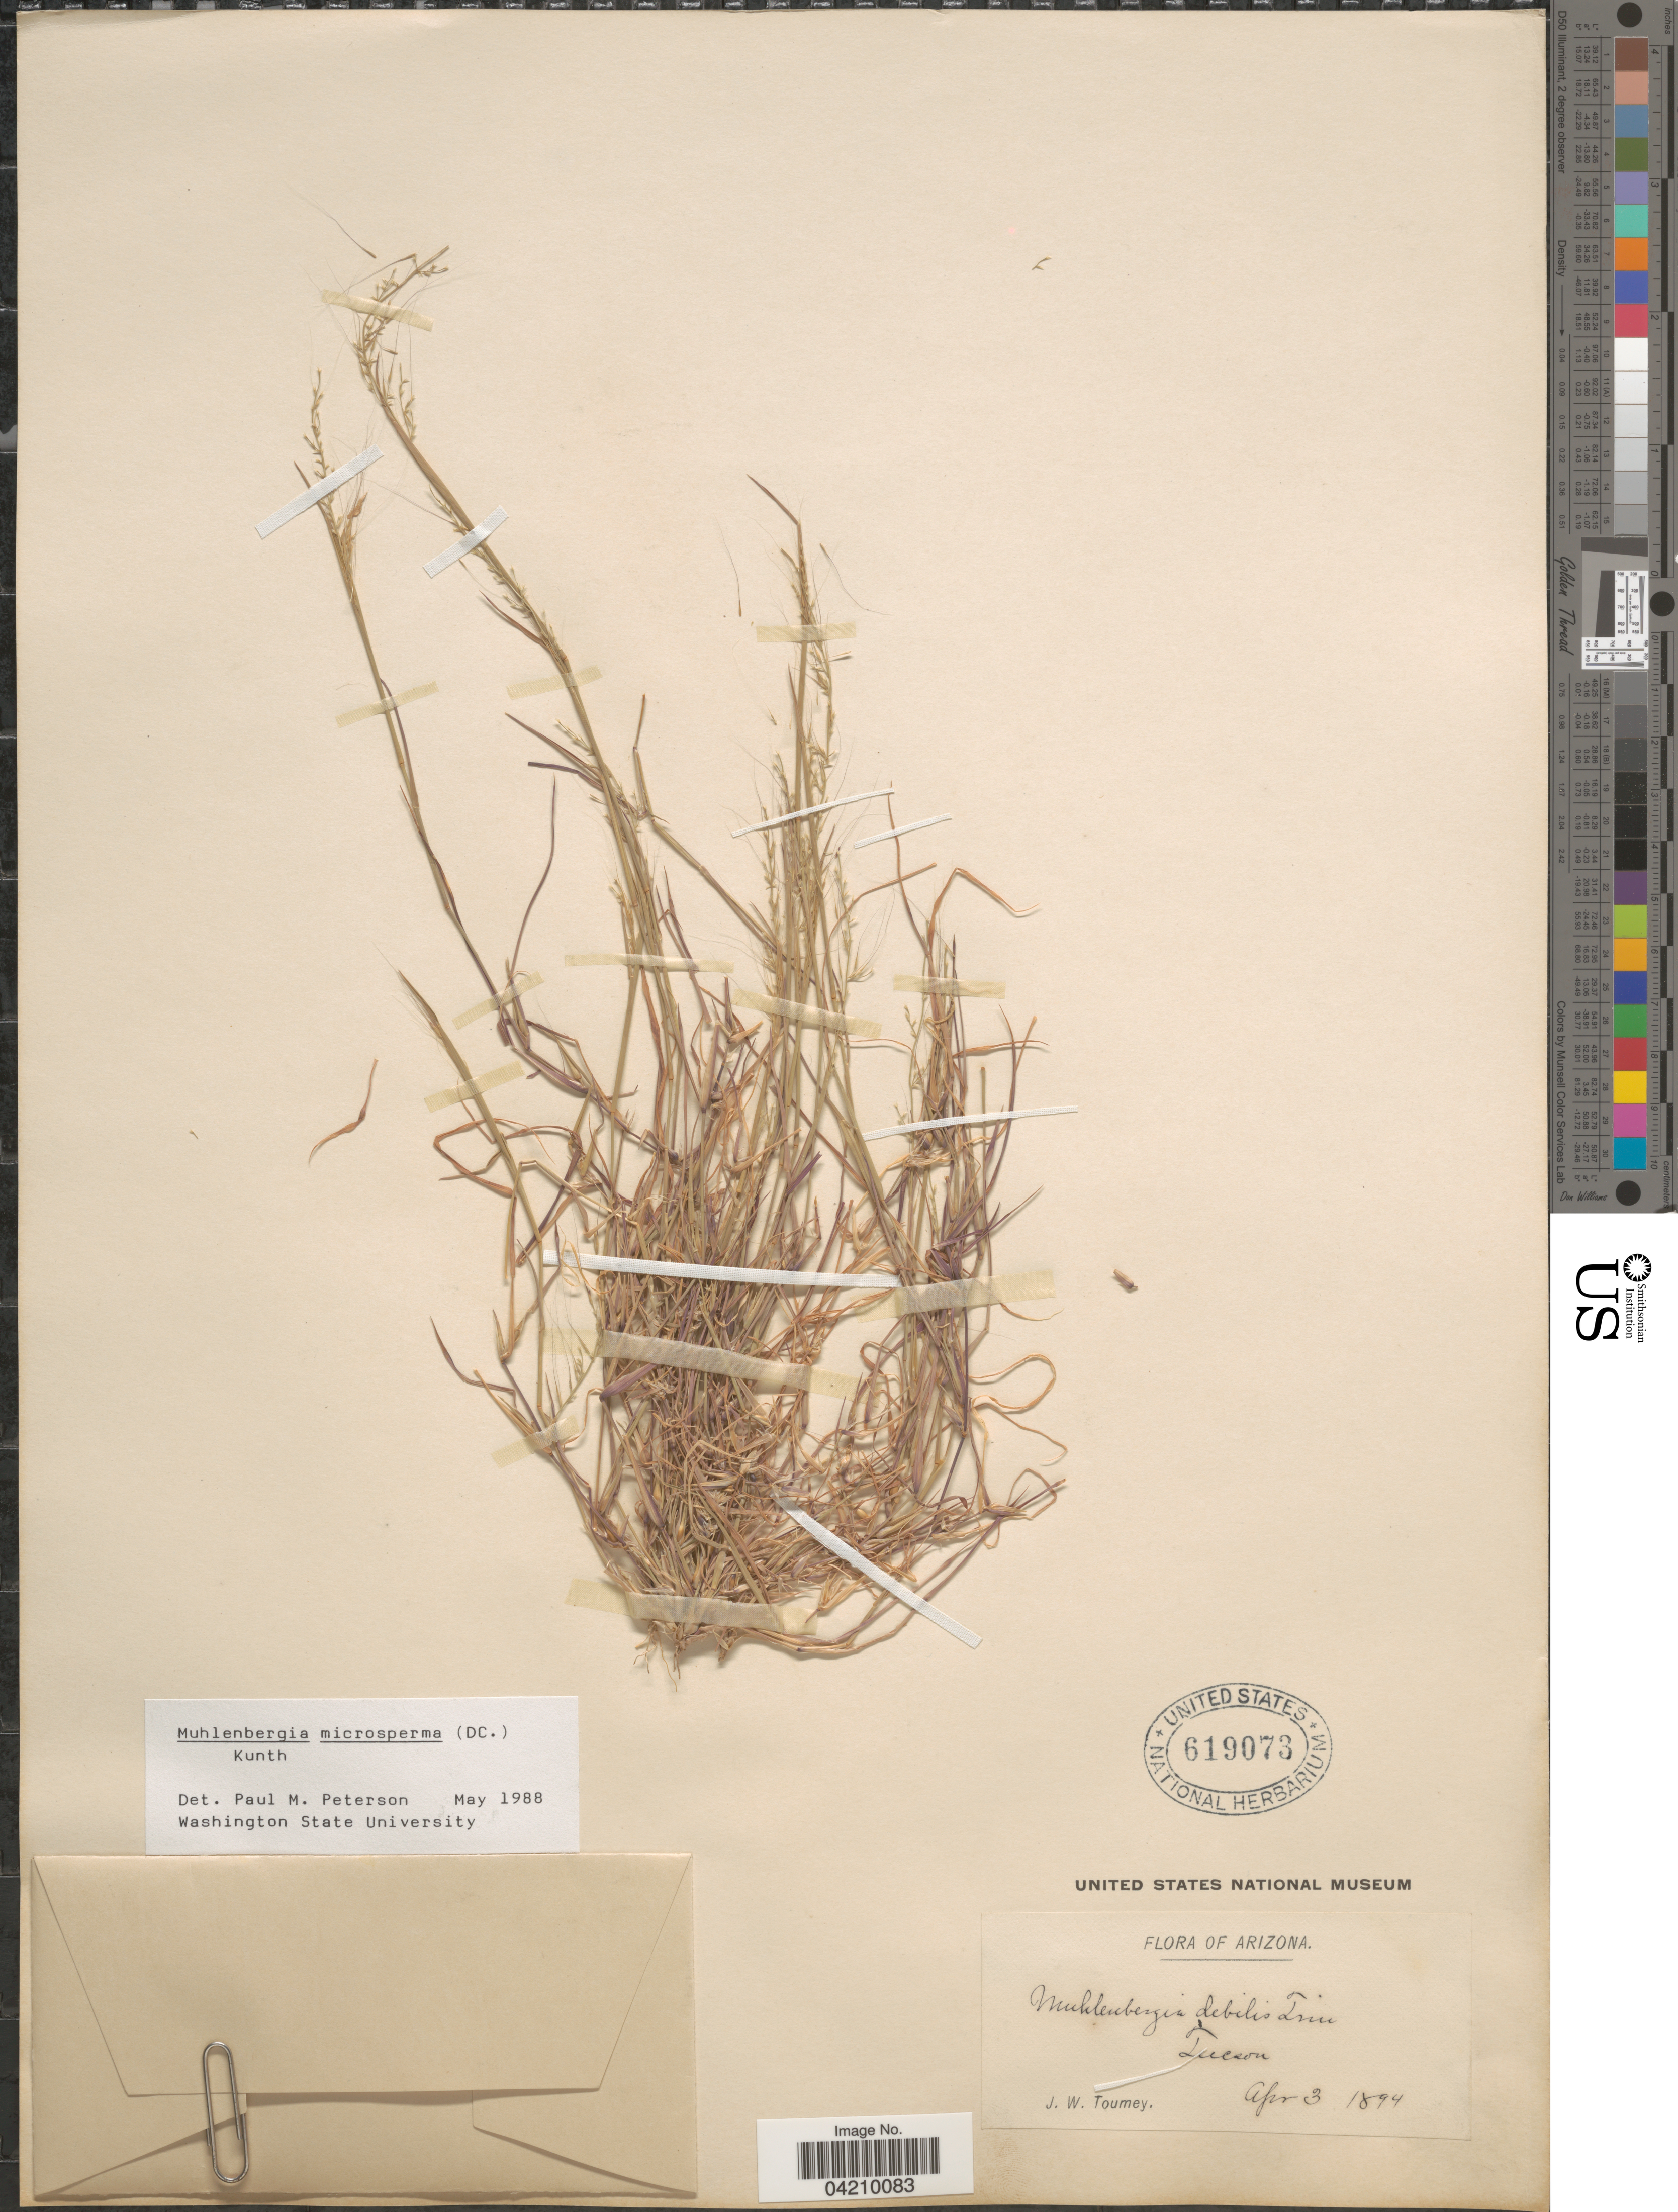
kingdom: Plantae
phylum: Tracheophyta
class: Liliopsida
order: Poales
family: Poaceae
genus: Muhlenbergia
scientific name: Muhlenbergia microsperma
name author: (DC.) Kunth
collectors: J. W. Toumey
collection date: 1894-04-03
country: United States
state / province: Arizona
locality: Tucson.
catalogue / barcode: US 619073